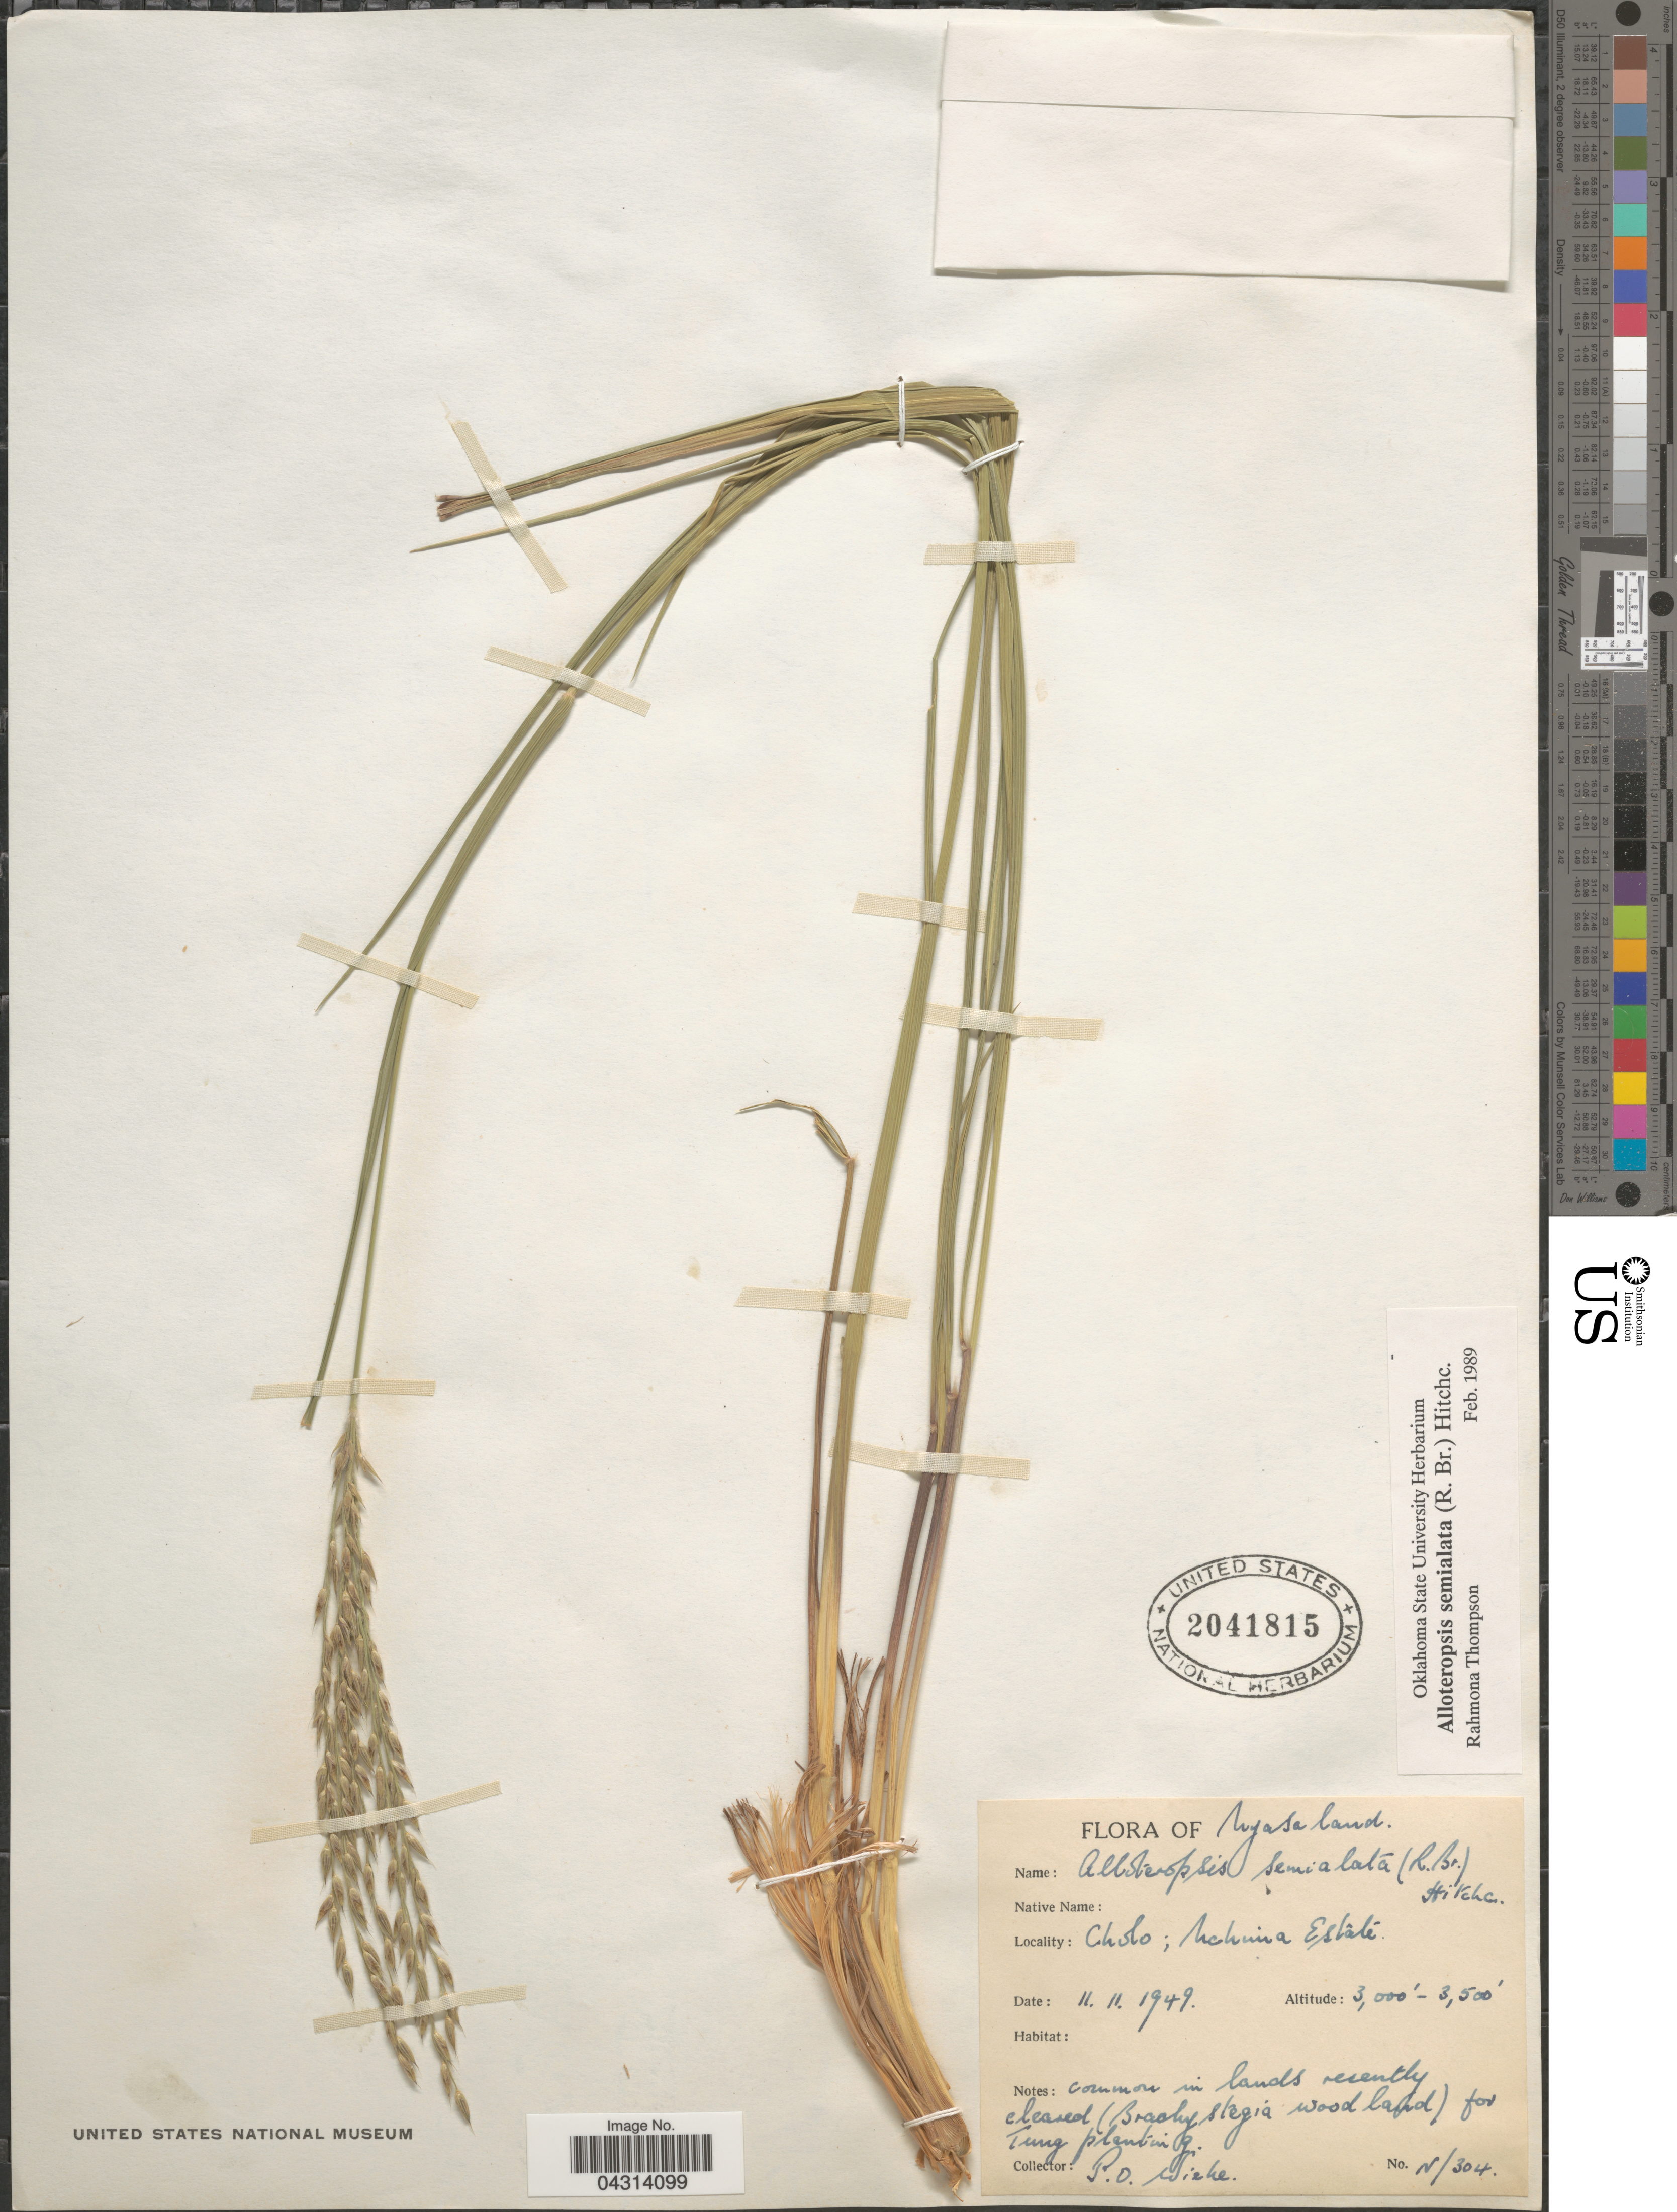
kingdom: Plantae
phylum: Tracheophyta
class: Liliopsida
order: Poales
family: Poaceae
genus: Alloteropsis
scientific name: Alloteropsis semialata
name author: (R. Br.) Hitchc.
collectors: P. Wiehe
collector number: N/304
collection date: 1949-11-11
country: Malawi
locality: Nyasaland. Cholo; Nchima Estate.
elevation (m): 914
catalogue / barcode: US 2041815